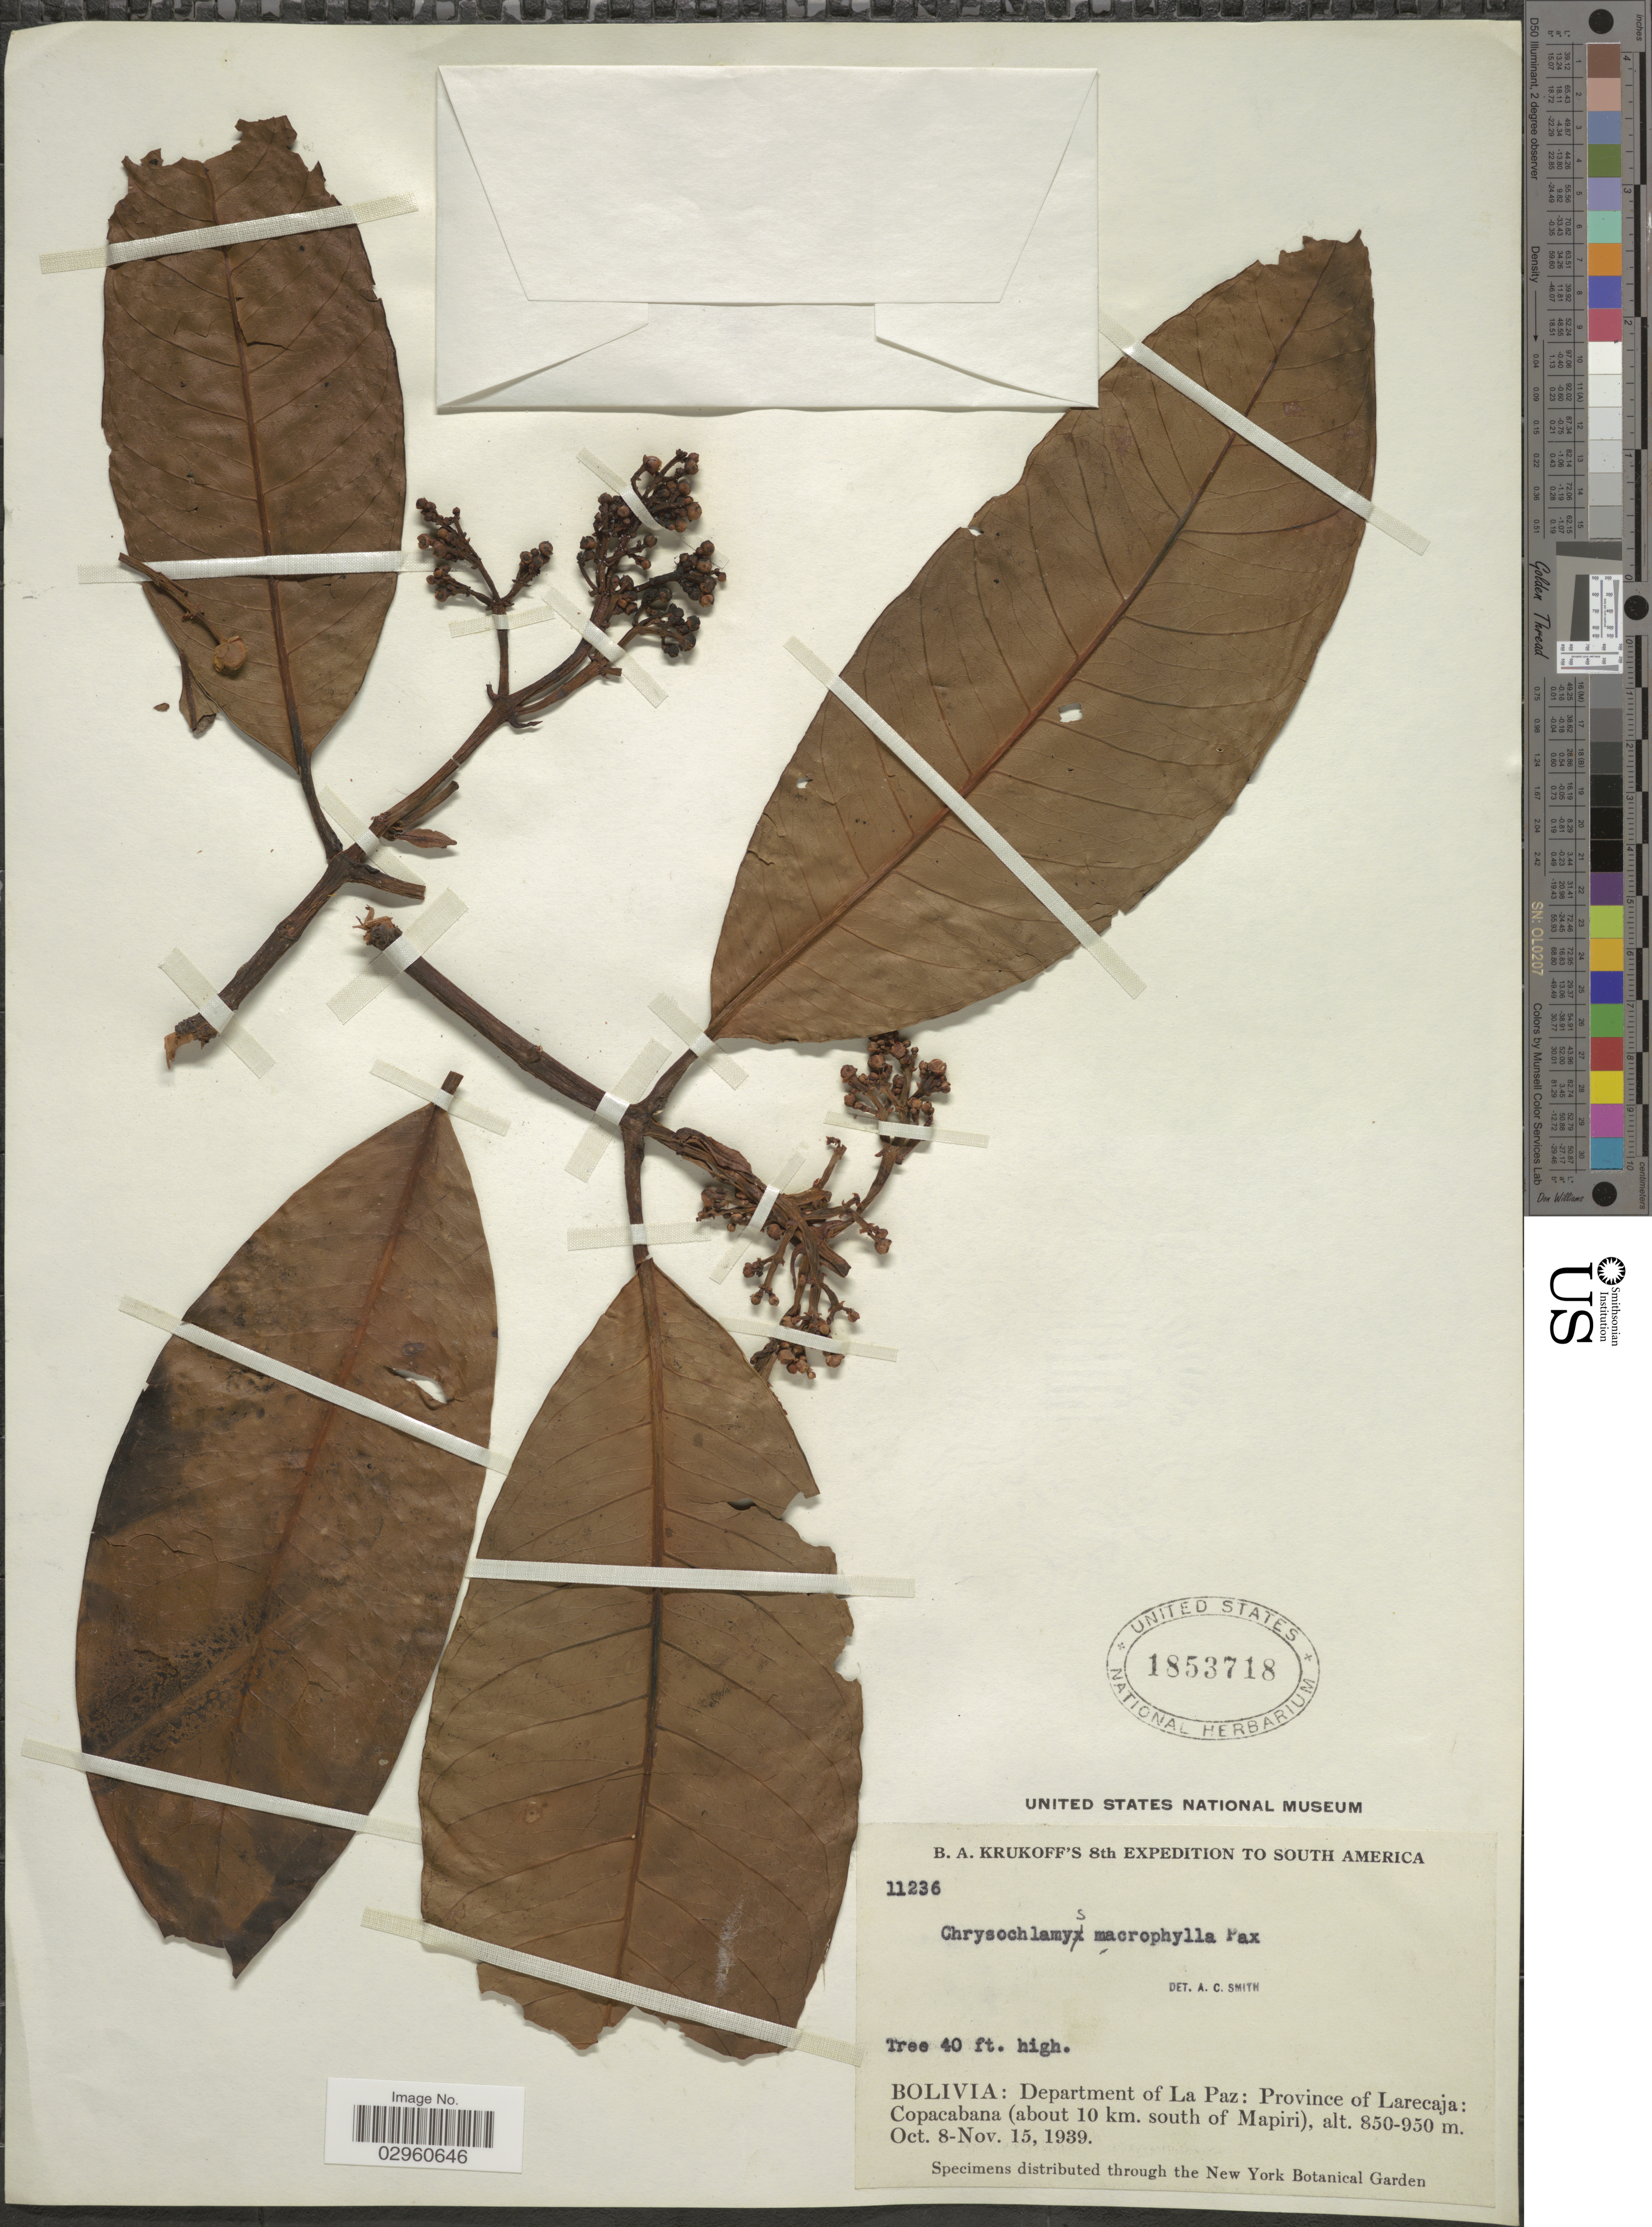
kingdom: Plantae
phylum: Tracheophyta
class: Magnoliopsida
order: Malpighiales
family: Clusiaceae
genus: Chrysochlamys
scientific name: Chrysochlamys macrophylla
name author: Pax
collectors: B. A. Krukoff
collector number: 11236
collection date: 1939-10-08/1939-11-15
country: Bolivia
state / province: La Paz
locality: Department of La Paz: Province of Larecaja: Copacabana (about 10 km. south of Mapiri).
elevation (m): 850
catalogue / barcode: US 1853718